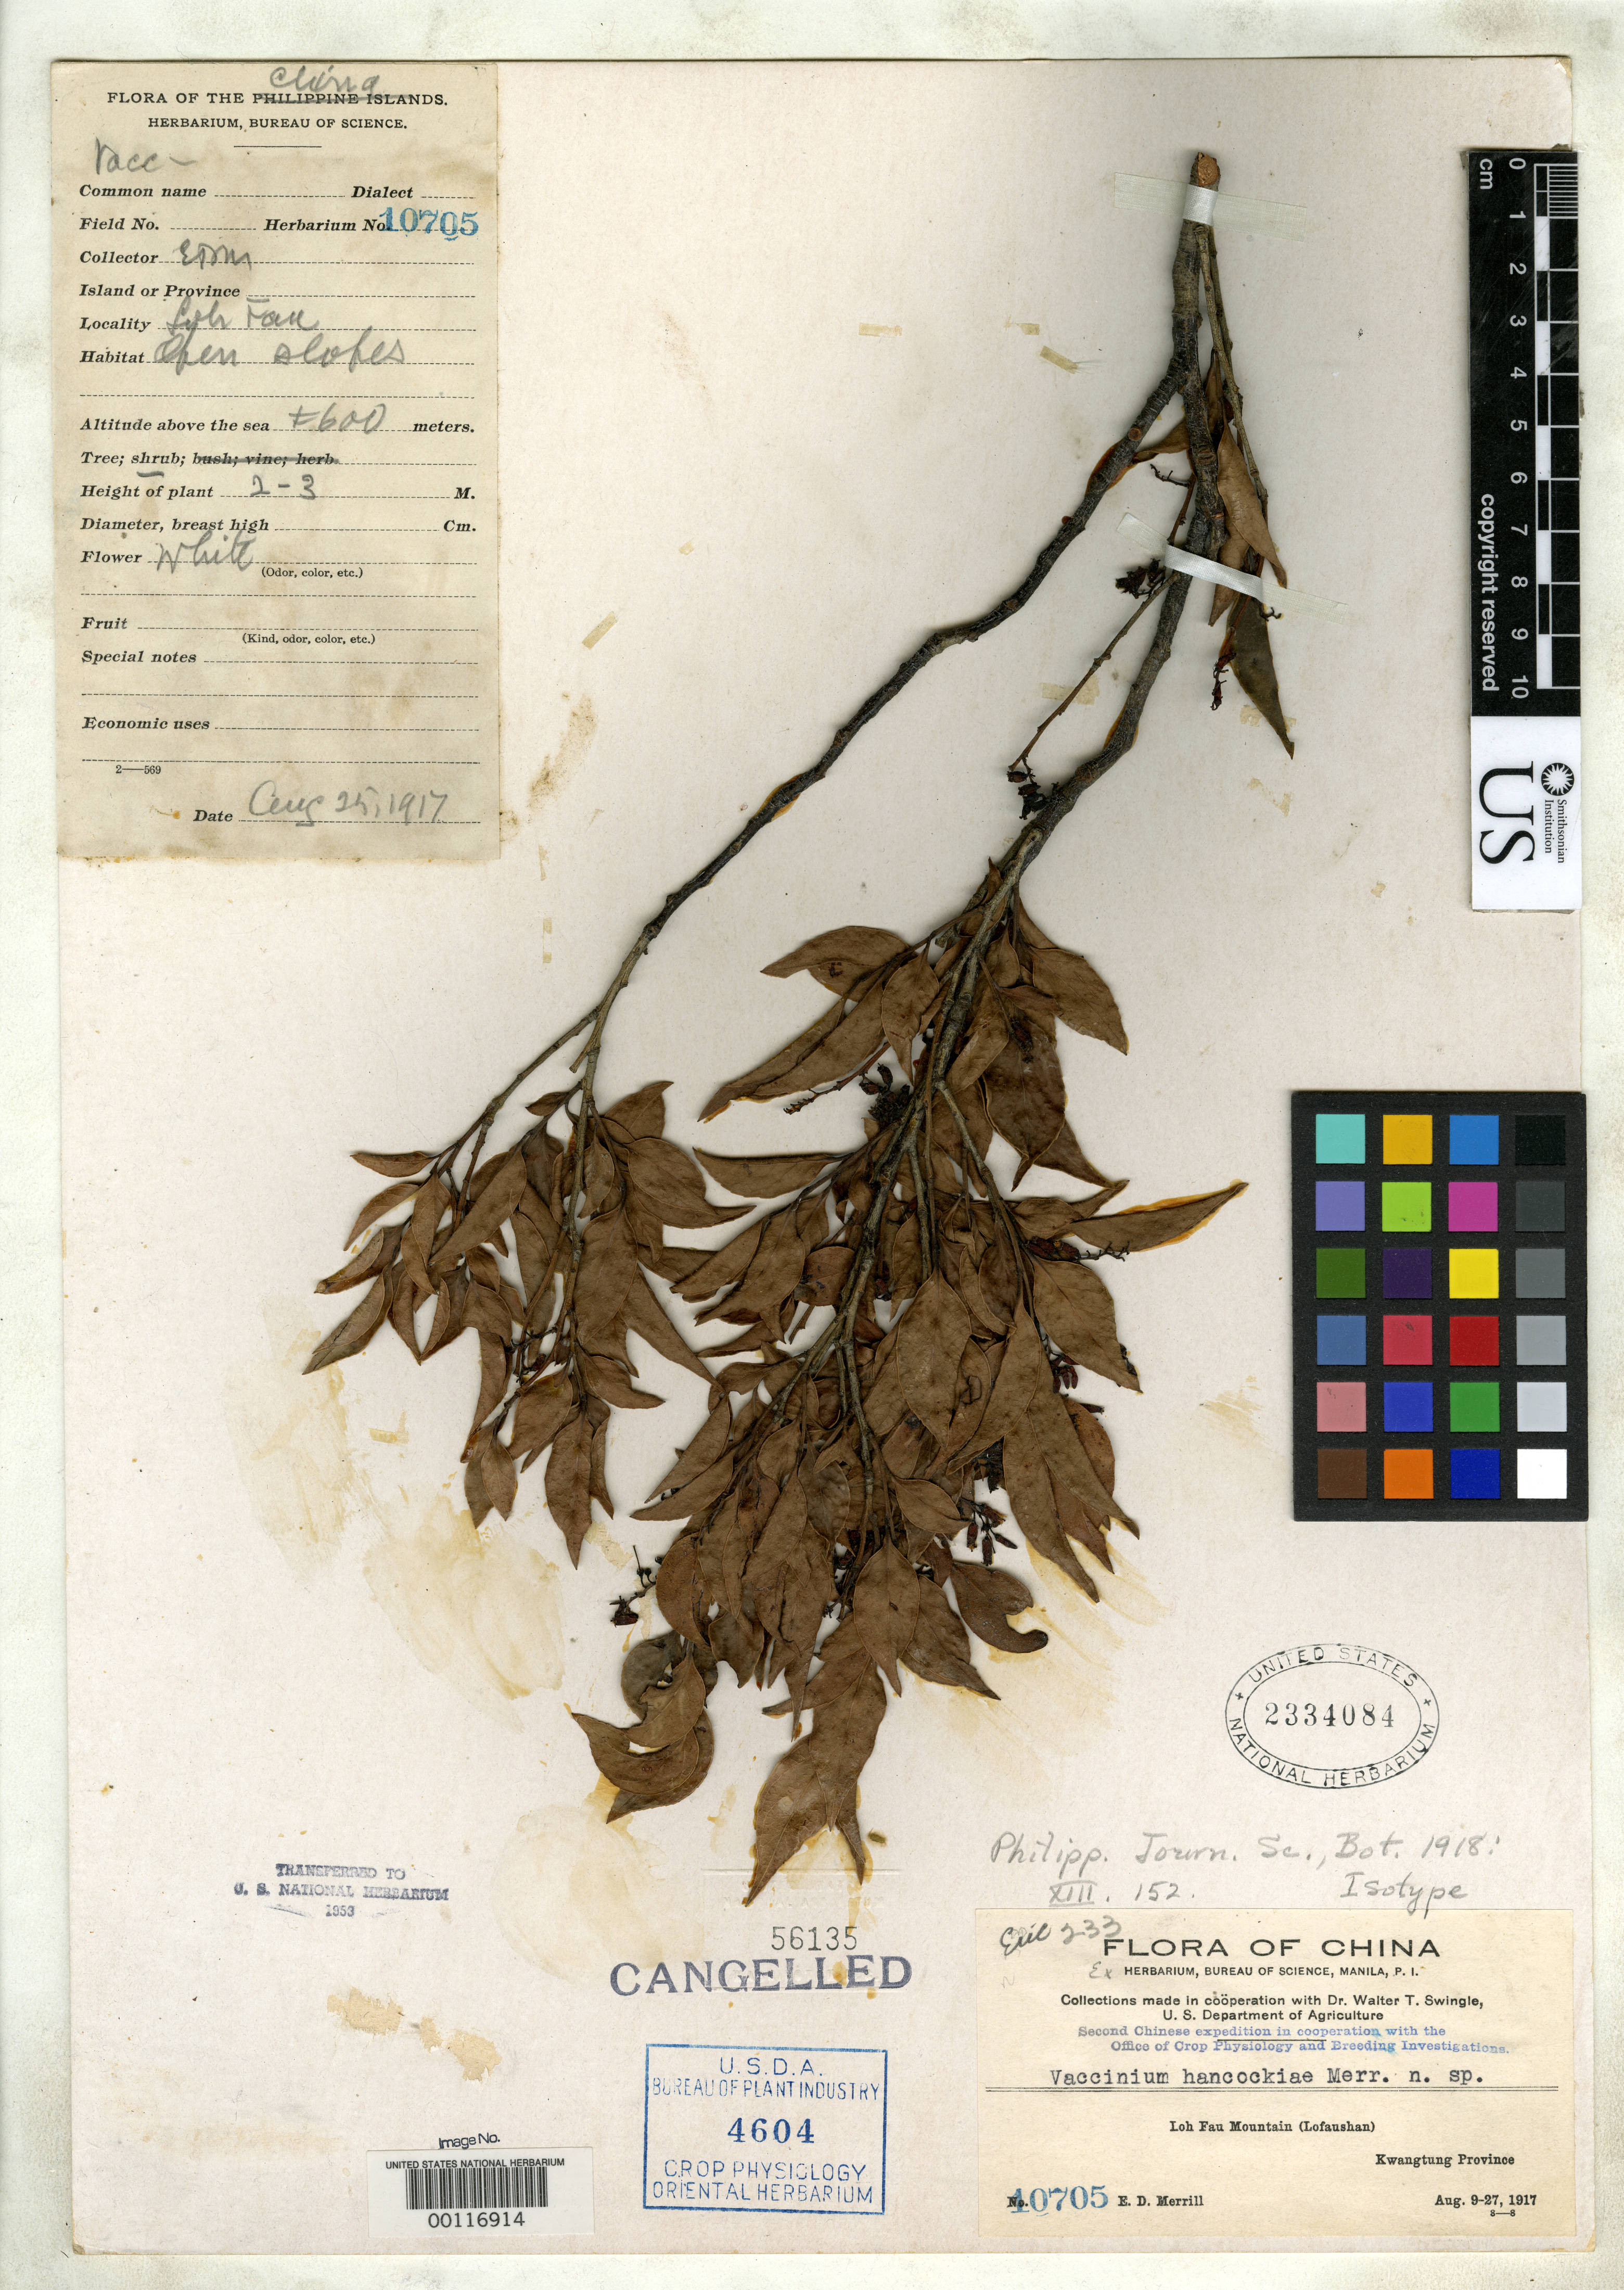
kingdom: Plantae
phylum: Tracheophyta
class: Magnoliopsida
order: Ericales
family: Ericaceae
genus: Vaccinium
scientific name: Vaccinium hancockiae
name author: Merr.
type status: Isotype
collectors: E. D. Merrill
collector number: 10705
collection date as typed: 25 Aug 1917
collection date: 1917-08-25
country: China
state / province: Guangdong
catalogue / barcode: US 2334084